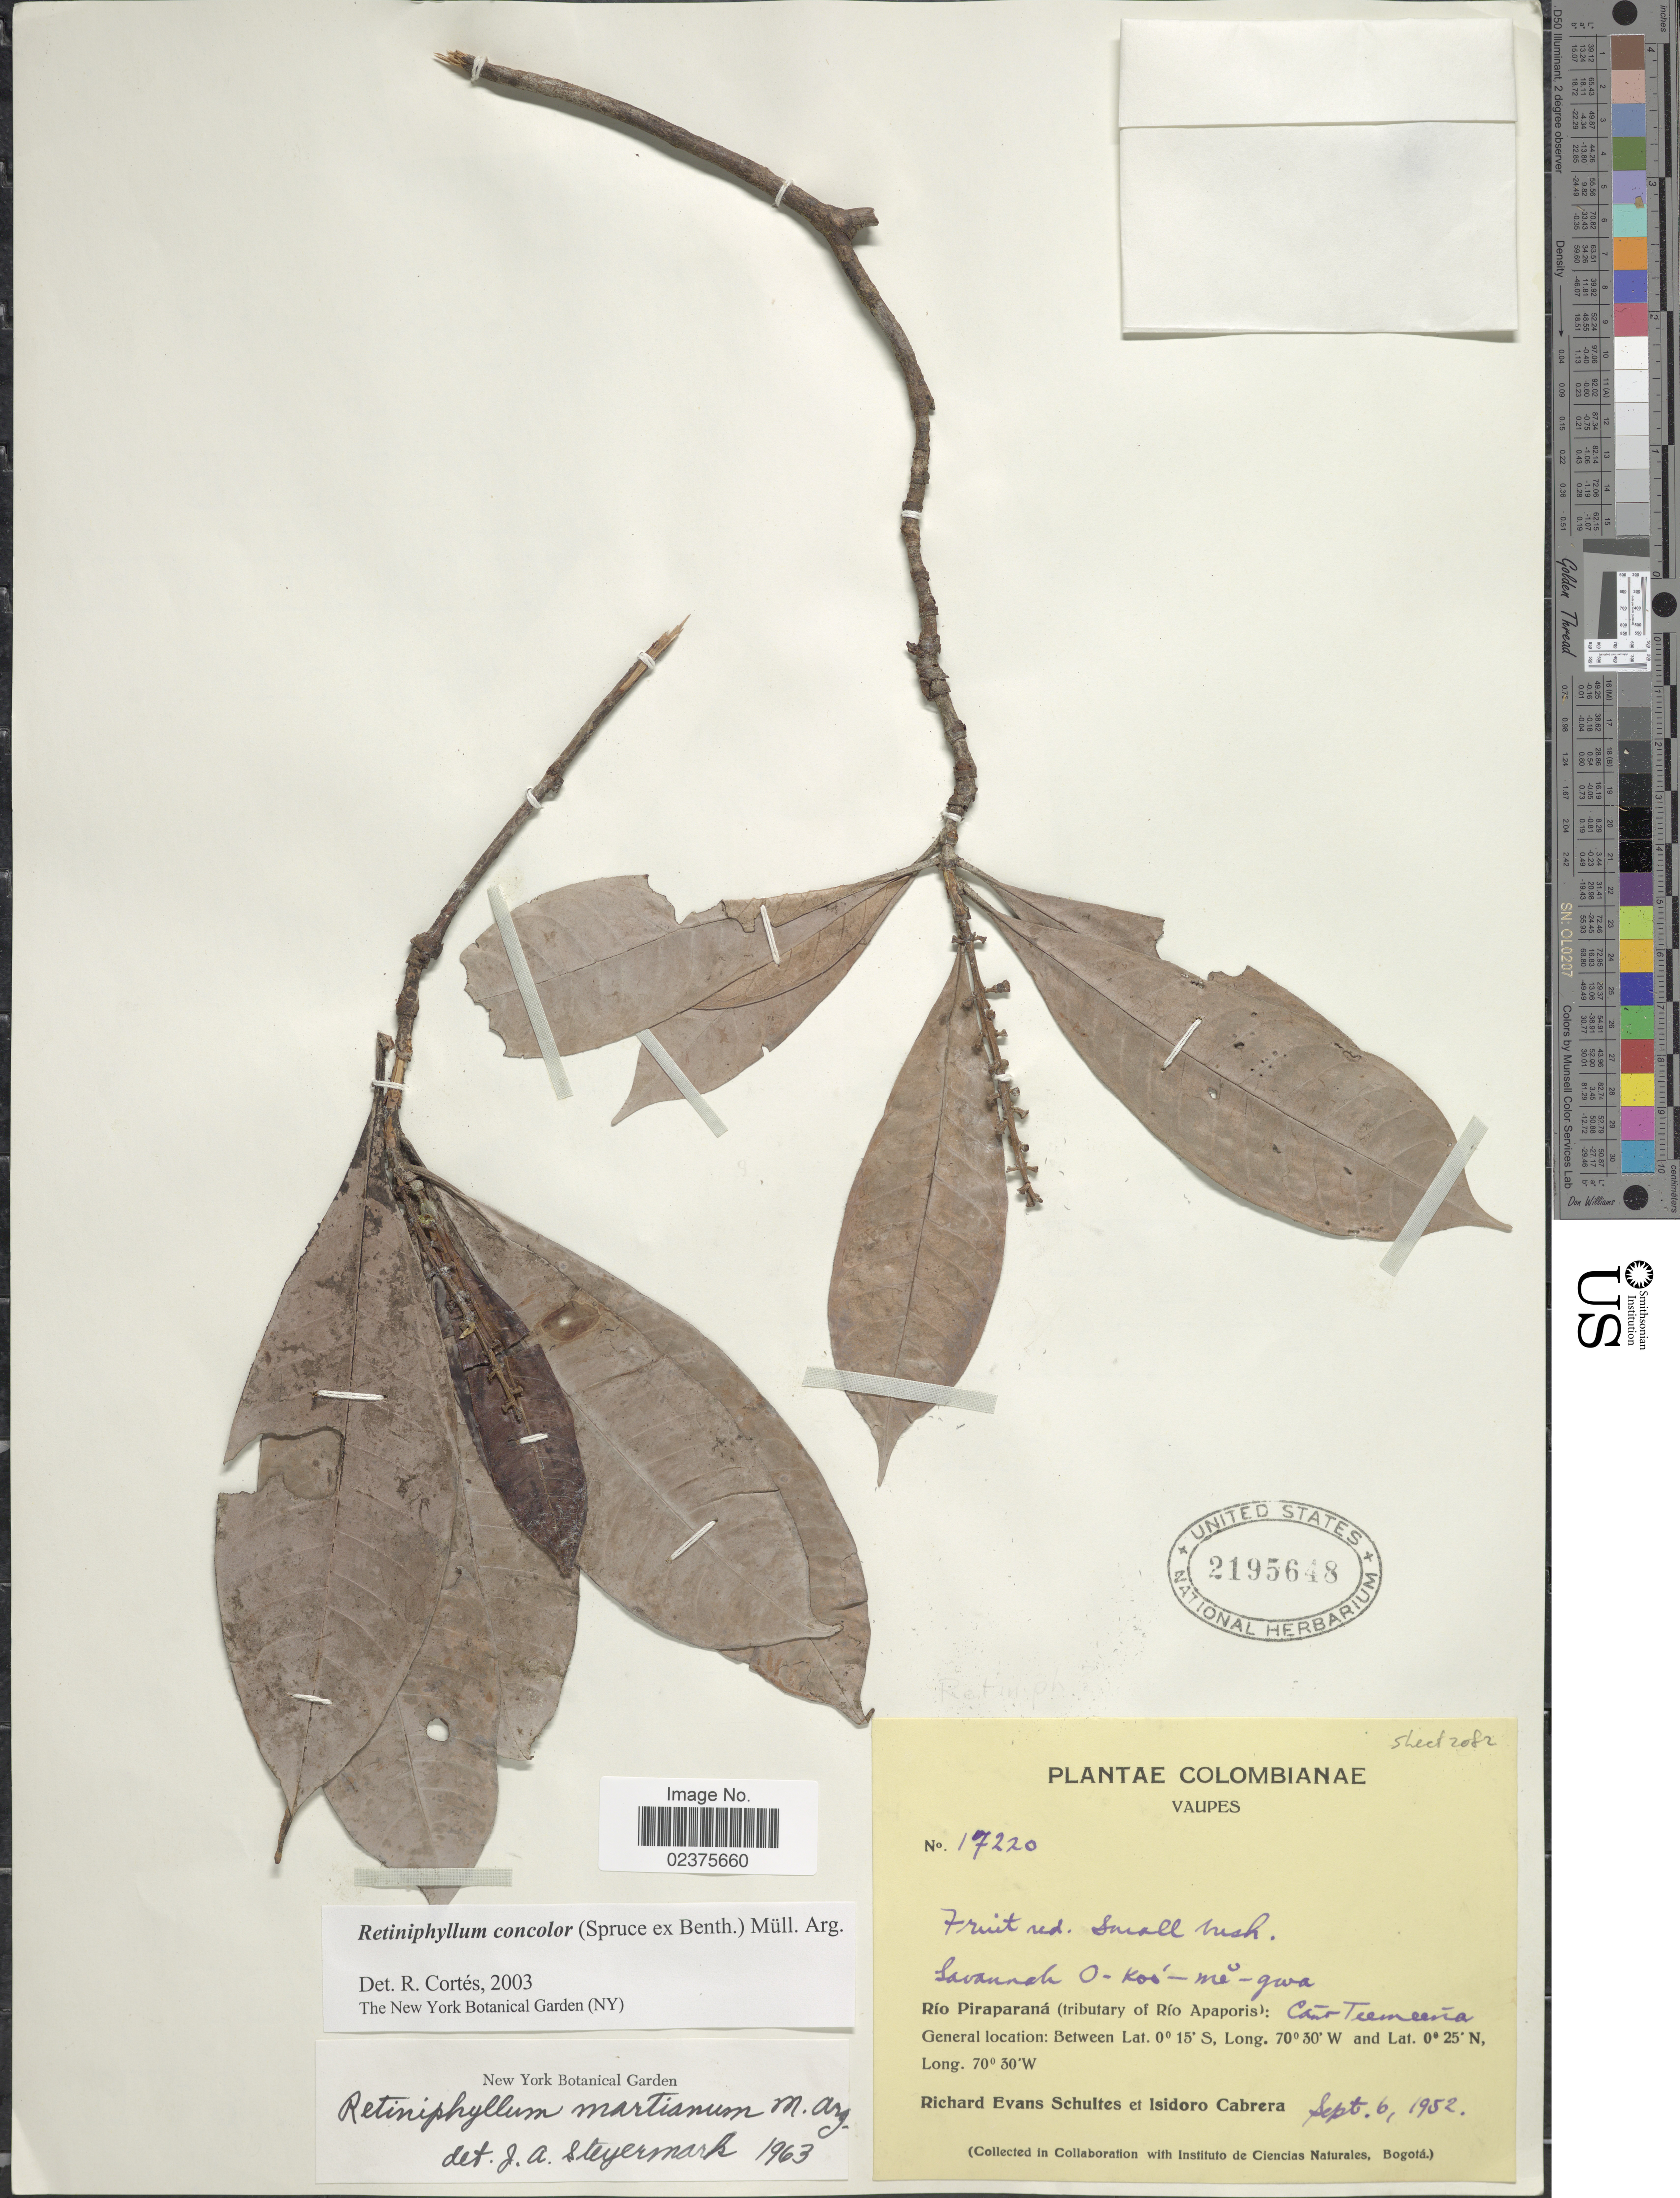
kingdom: Plantae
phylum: Tracheophyta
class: Magnoliopsida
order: Gentianales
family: Rubiaceae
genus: Retiniphyllum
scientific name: Retiniphyllum concolor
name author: (Spruce ex Benth.) Müll. Arg.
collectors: R. E. Schultes & I. Cabrera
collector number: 17220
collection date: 1952-09-06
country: Colombia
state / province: Vaupés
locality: Río Piraparaná (tributary of Río Apaporis) Cañor Teemeeña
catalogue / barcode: US 2195648